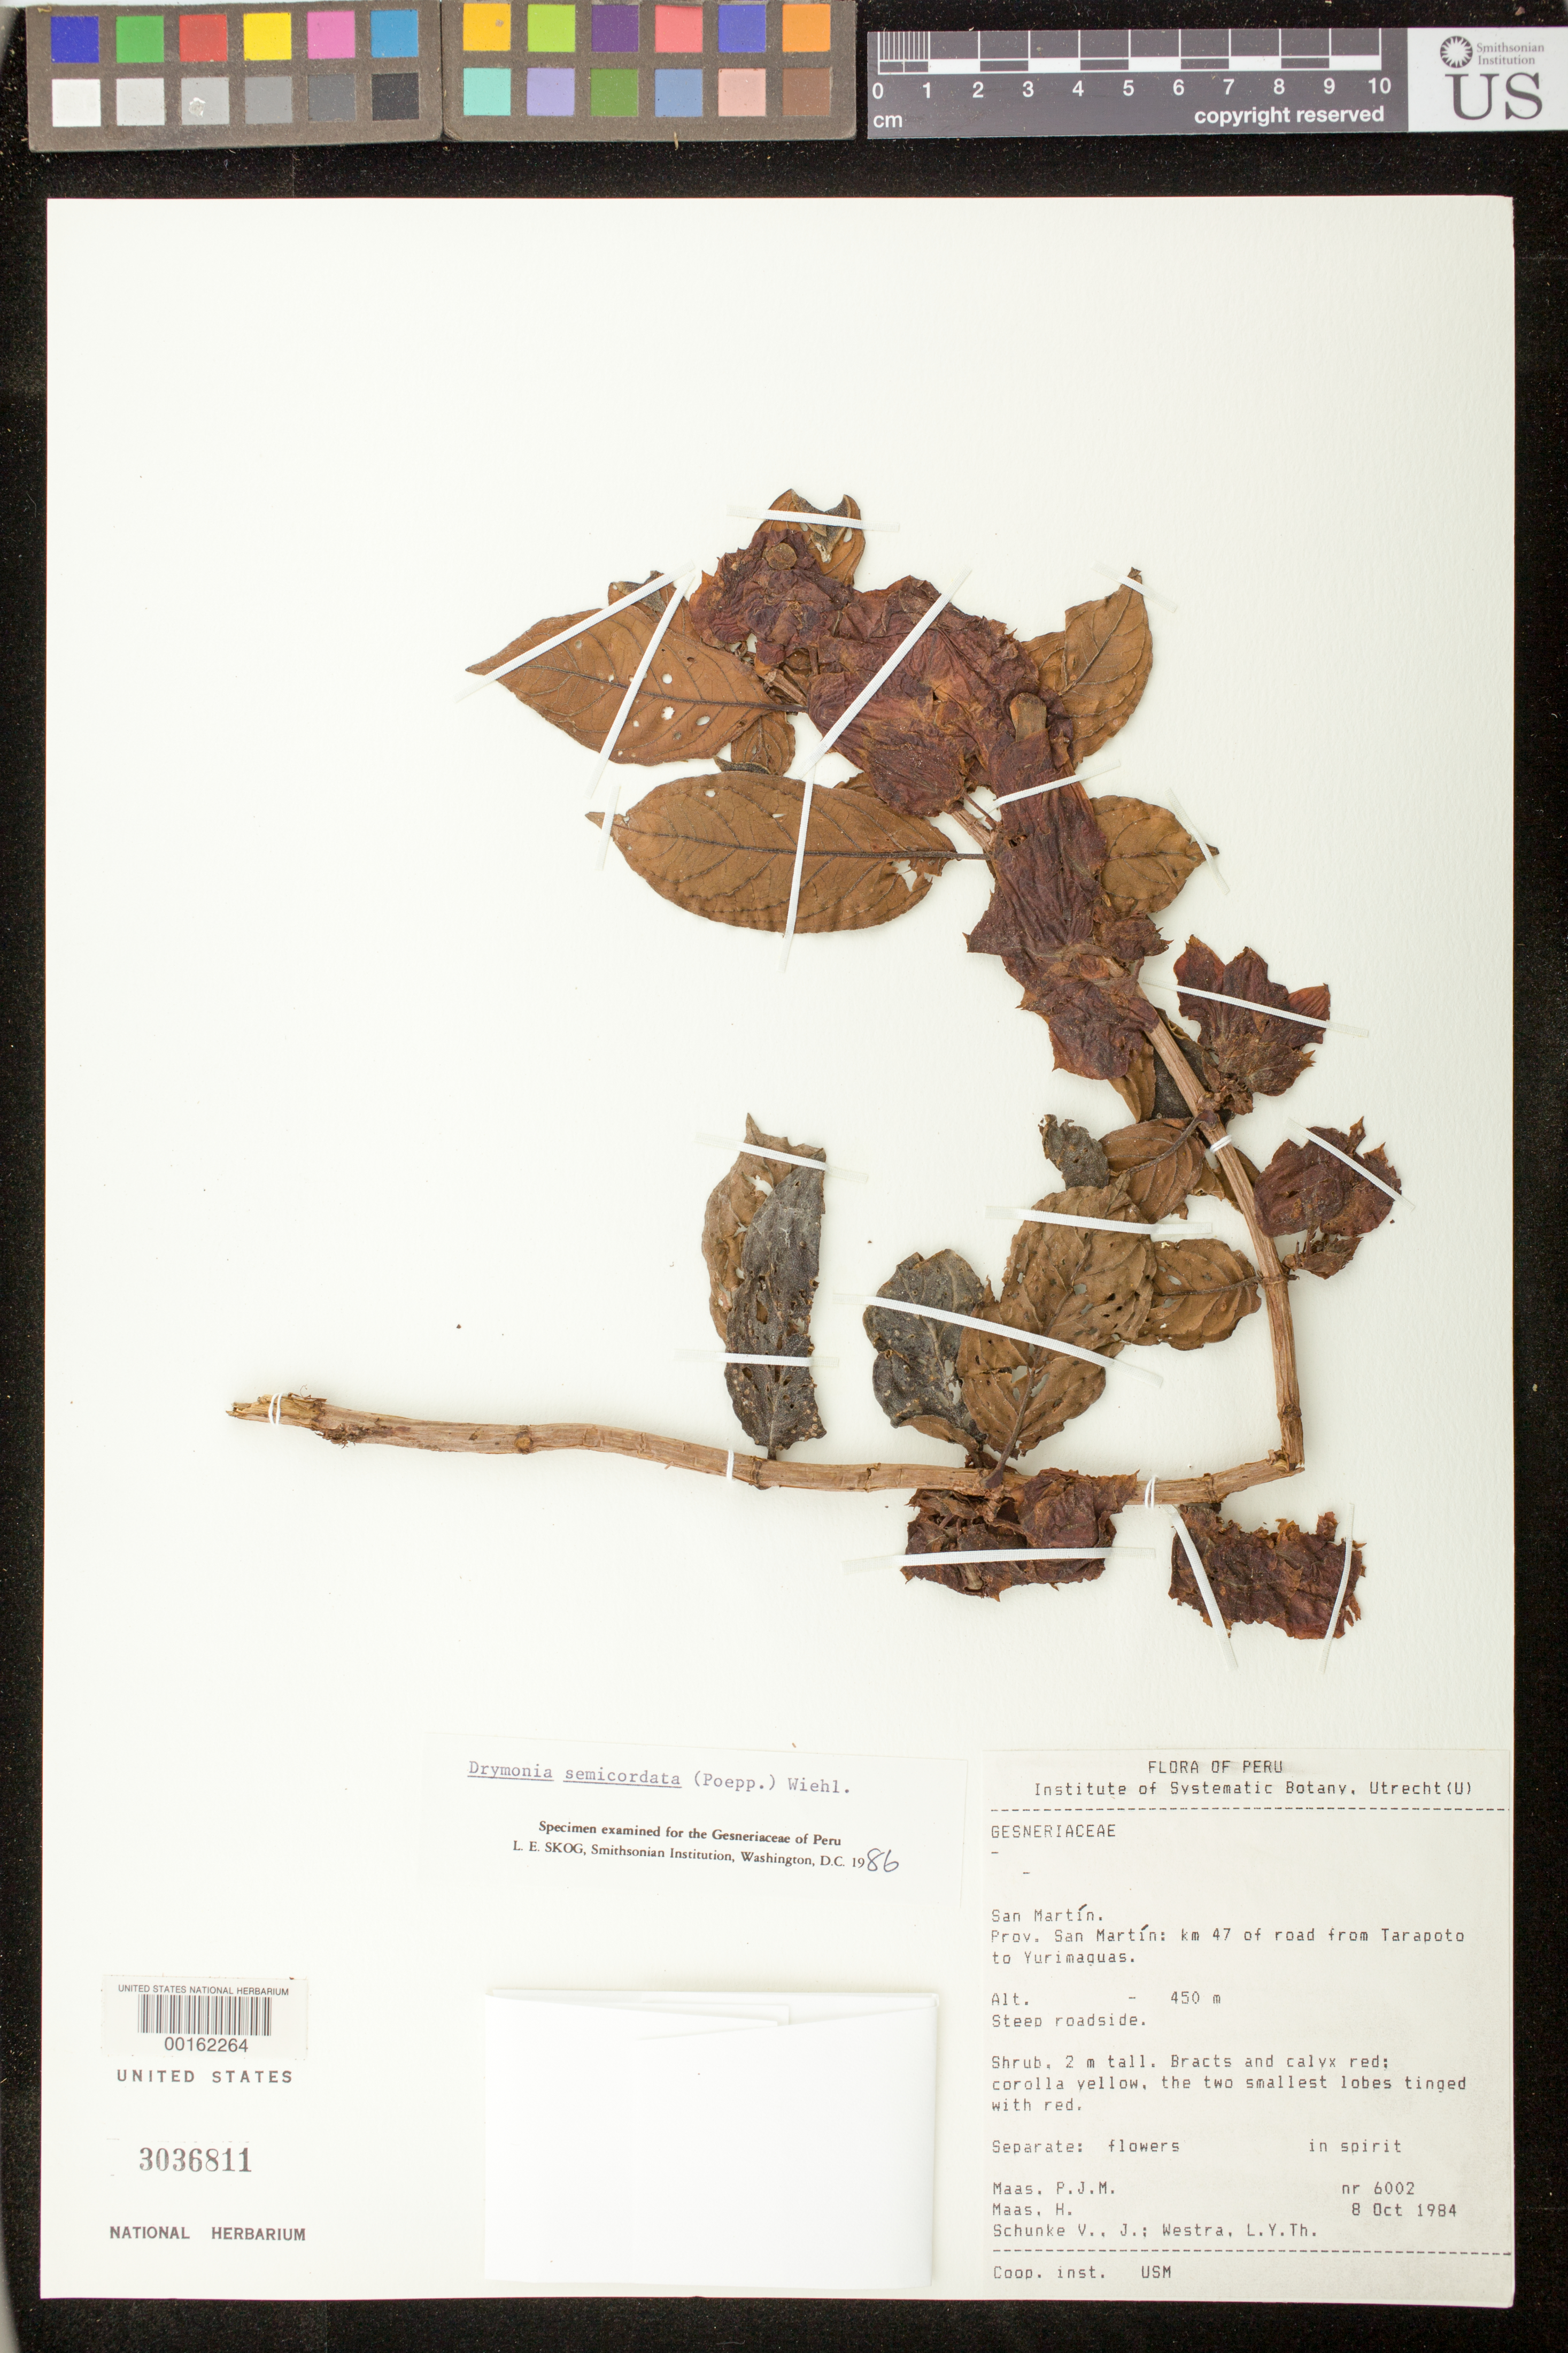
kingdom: Plantae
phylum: Tracheophyta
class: Magnoliopsida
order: Lamiales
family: Gesneriaceae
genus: Drymonia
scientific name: Drymonia semicordata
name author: (Poepp.) Wiehler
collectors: P. Maas & et al.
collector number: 6002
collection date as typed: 08 Oct 1984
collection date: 1984-10-08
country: Peru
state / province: San Martín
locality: San Martin Prov., Km 47 of road from Tarapoto to Yurimaguas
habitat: Steep roadside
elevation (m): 450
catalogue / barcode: US 3036811